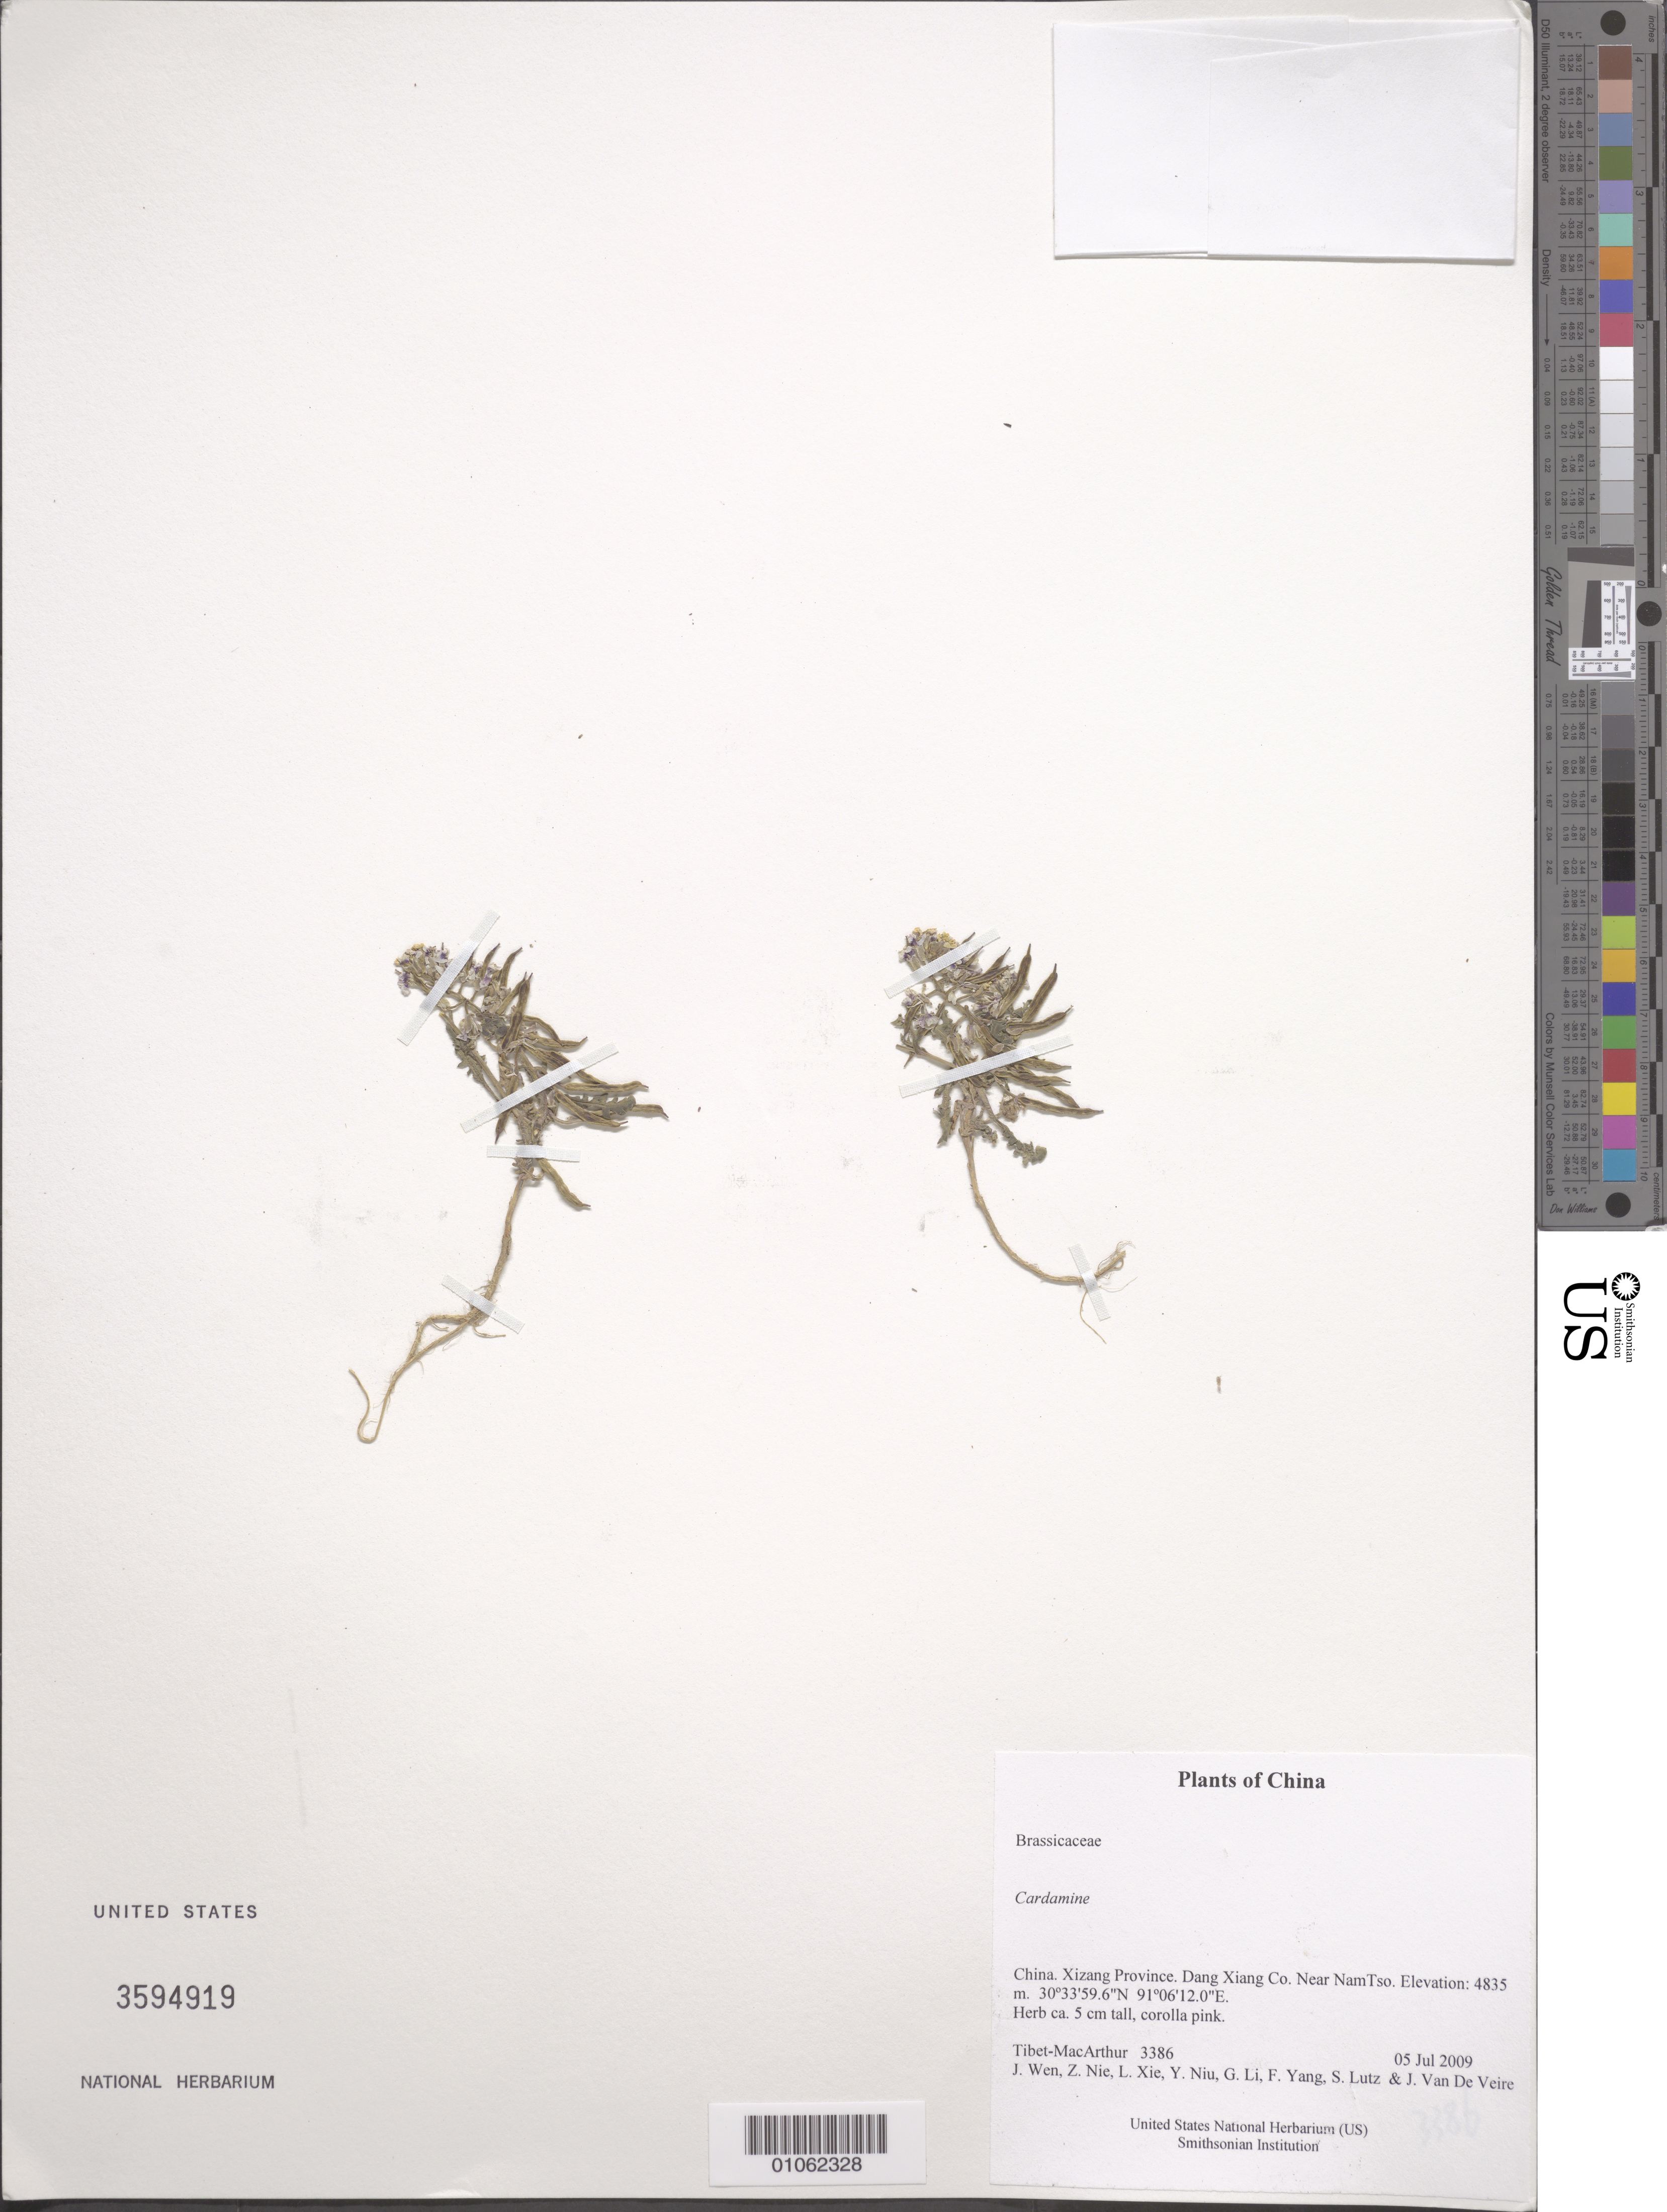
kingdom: Plantae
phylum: Tracheophyta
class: Magnoliopsida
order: Brassicales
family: Brassicaceae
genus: Cardamine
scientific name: Cardamine sp.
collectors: Tibet-MacArthur, J. Wen, Z. Nie, L. Xie, Y. Niu, G. Li, F. Yang, S. Lutz & J. Van De Veire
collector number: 3386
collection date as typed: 05 Jul 2009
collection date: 2009-07-05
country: China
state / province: Xizang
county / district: Dang Xiang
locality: Near NamTso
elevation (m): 4835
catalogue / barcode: US 3594919